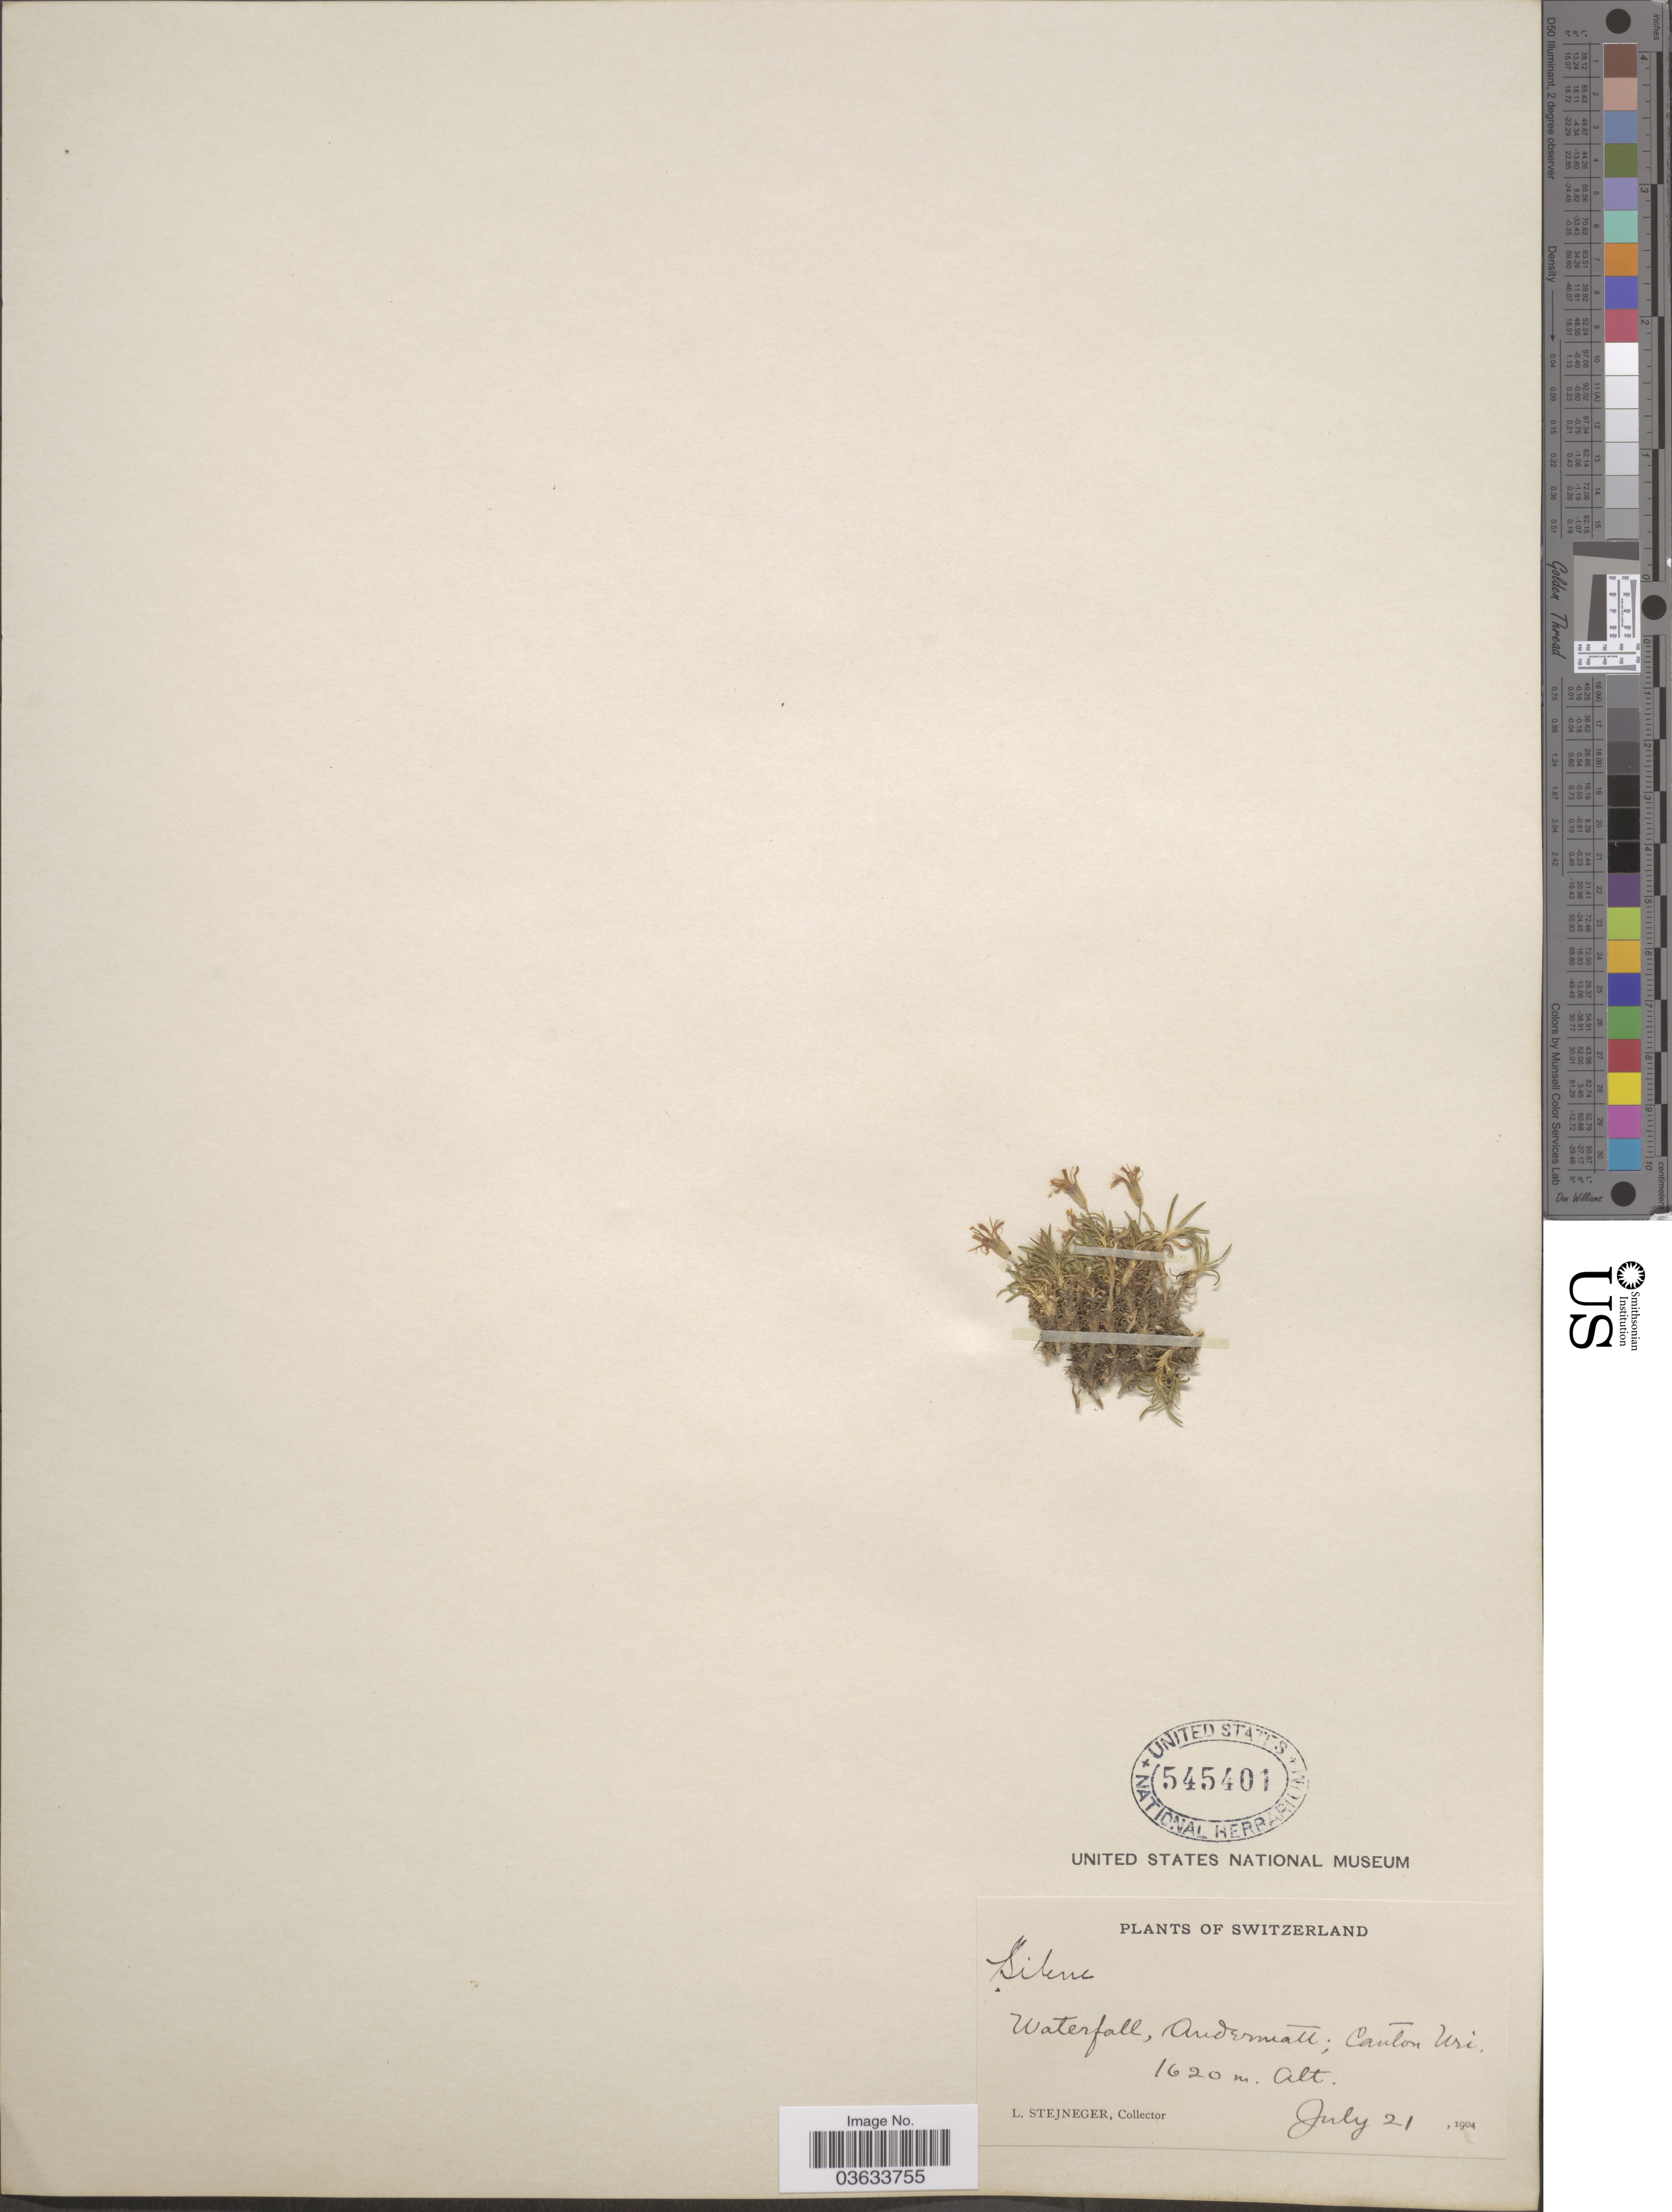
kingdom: Plantae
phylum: Tracheophyta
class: Magnoliopsida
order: Caryophyllales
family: Caryophyllaceae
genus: Silene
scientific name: Silene sp.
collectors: L. Stejneger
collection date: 1904-07-21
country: Switzerland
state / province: Uri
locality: Waterfall, Andermatt; Canton Uri.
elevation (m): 1620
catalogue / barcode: US 545401